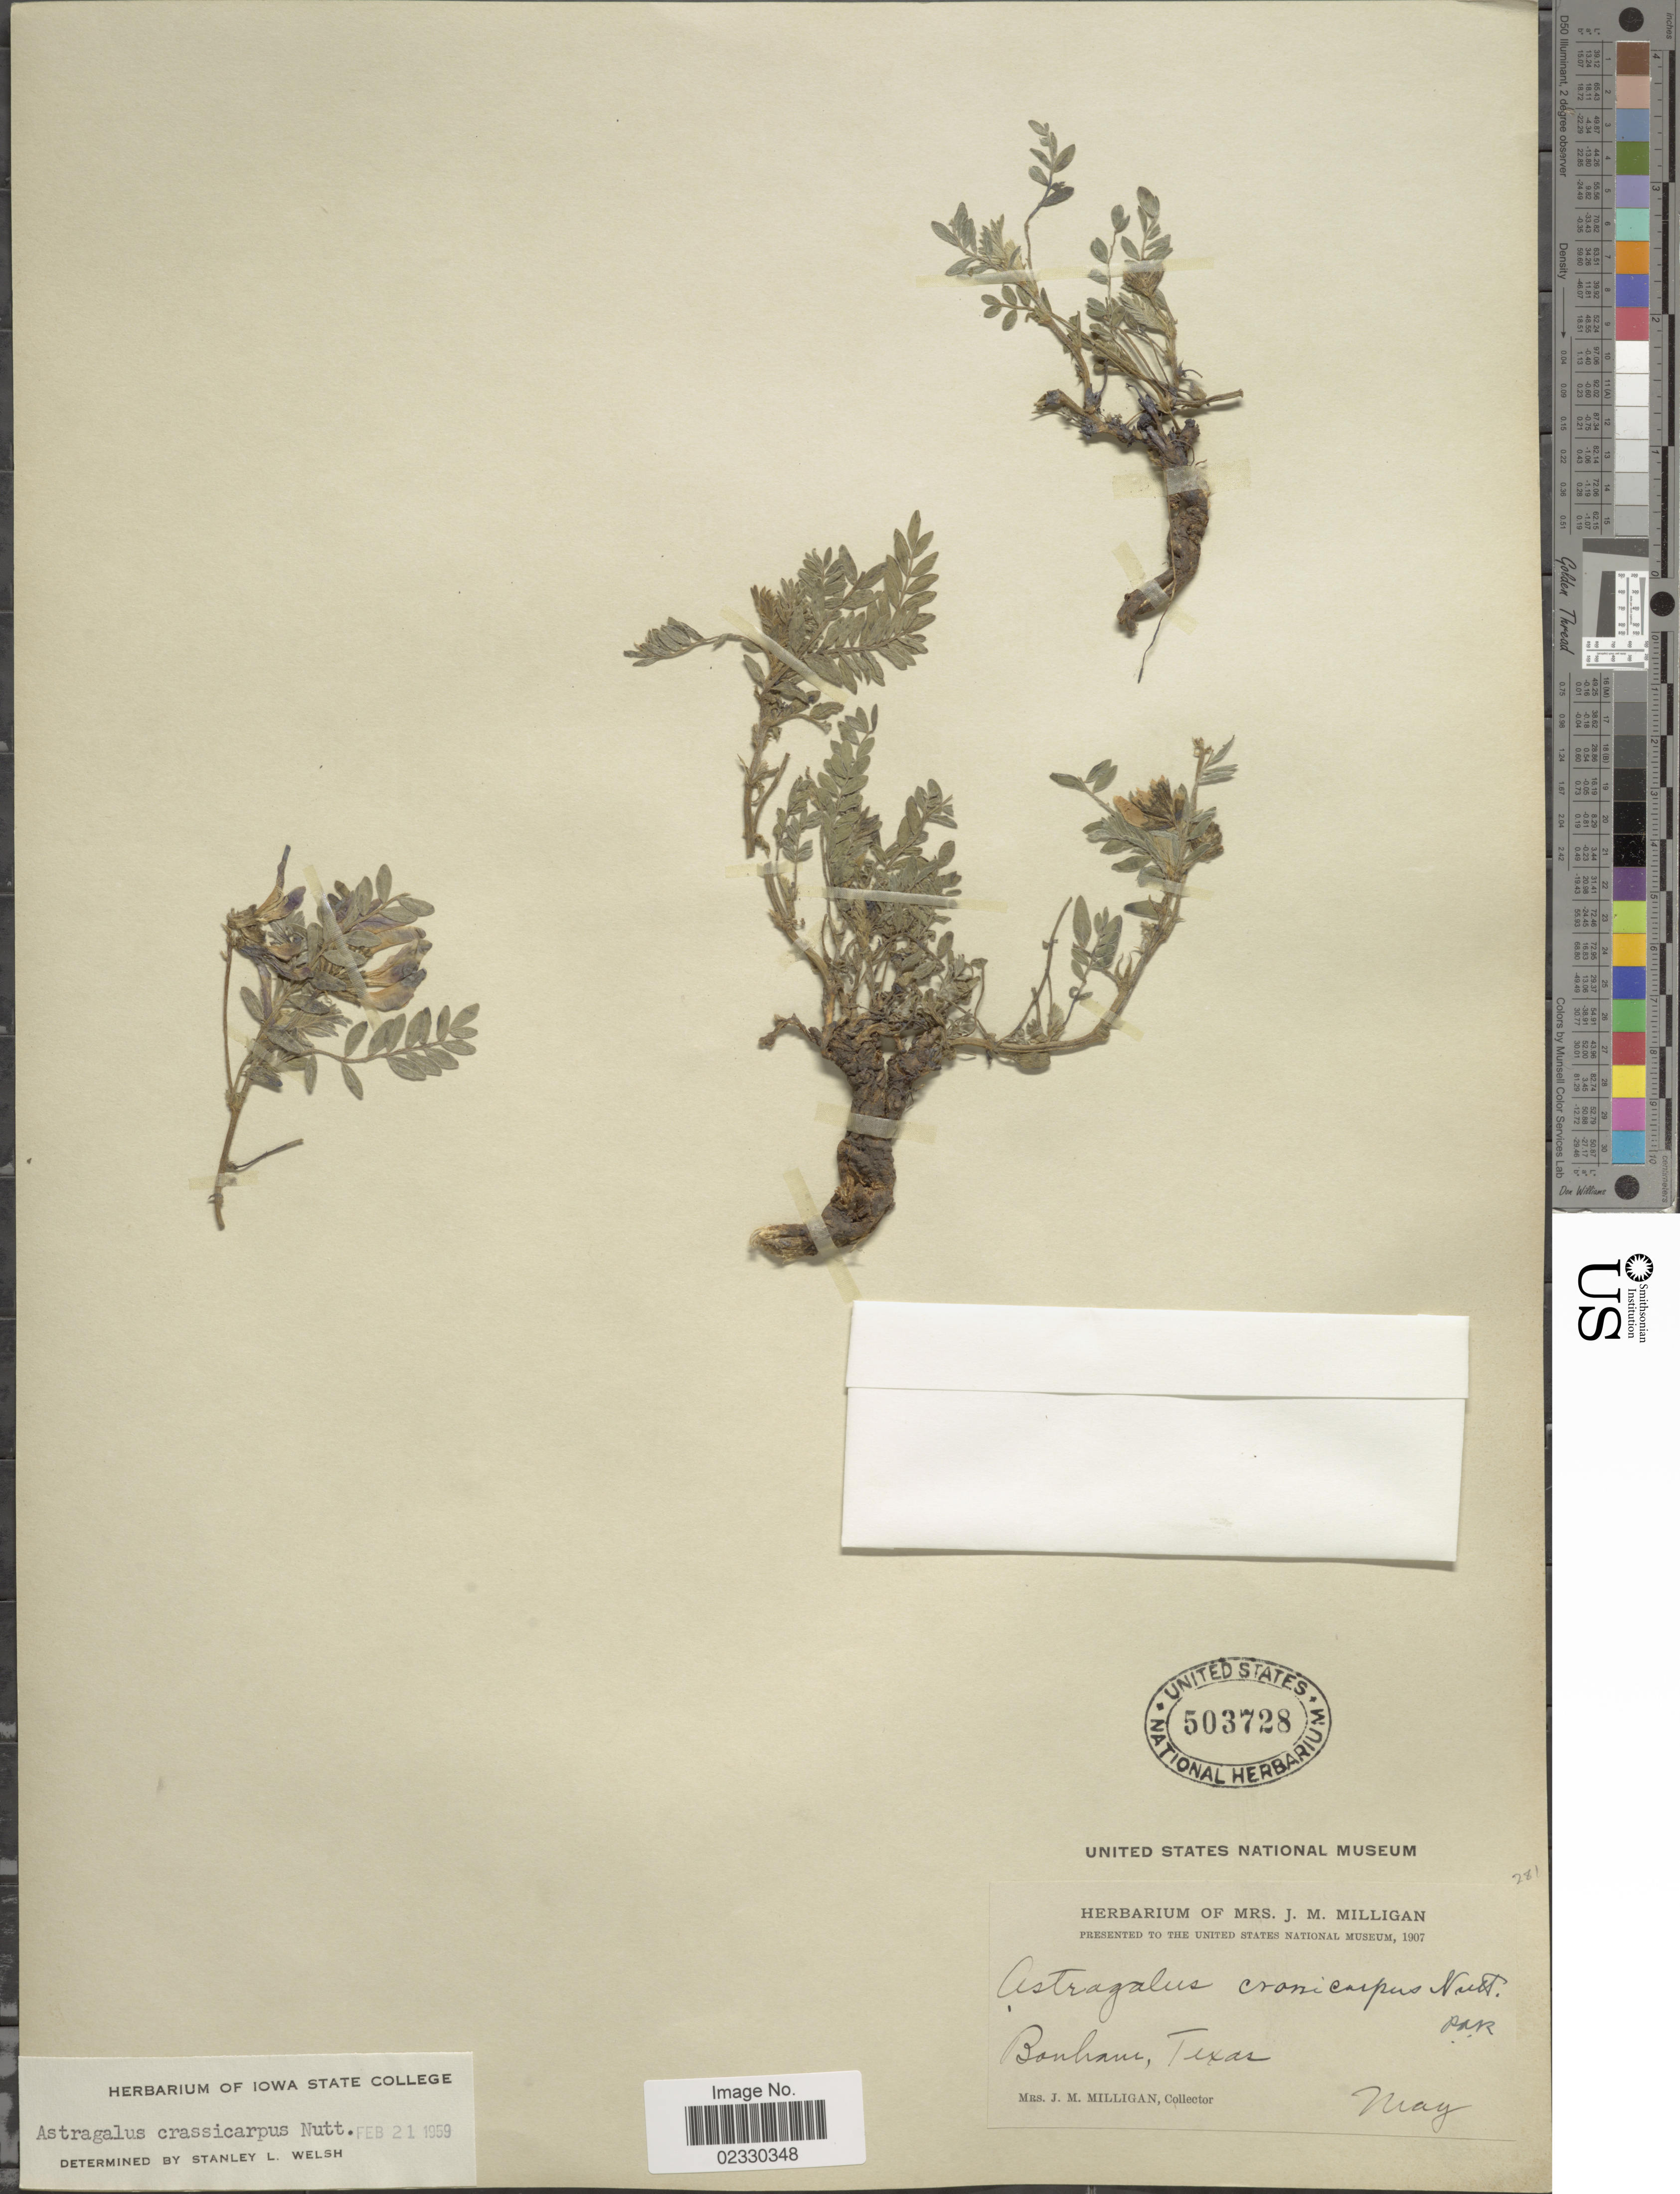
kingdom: Plantae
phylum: Tracheophyta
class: Magnoliopsida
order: Fabales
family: Fabaceae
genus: Astragalus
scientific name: Astragalus crassicarpus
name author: Nutt.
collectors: J. Milligan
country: United States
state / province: Texas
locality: Bonham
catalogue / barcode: US 503728